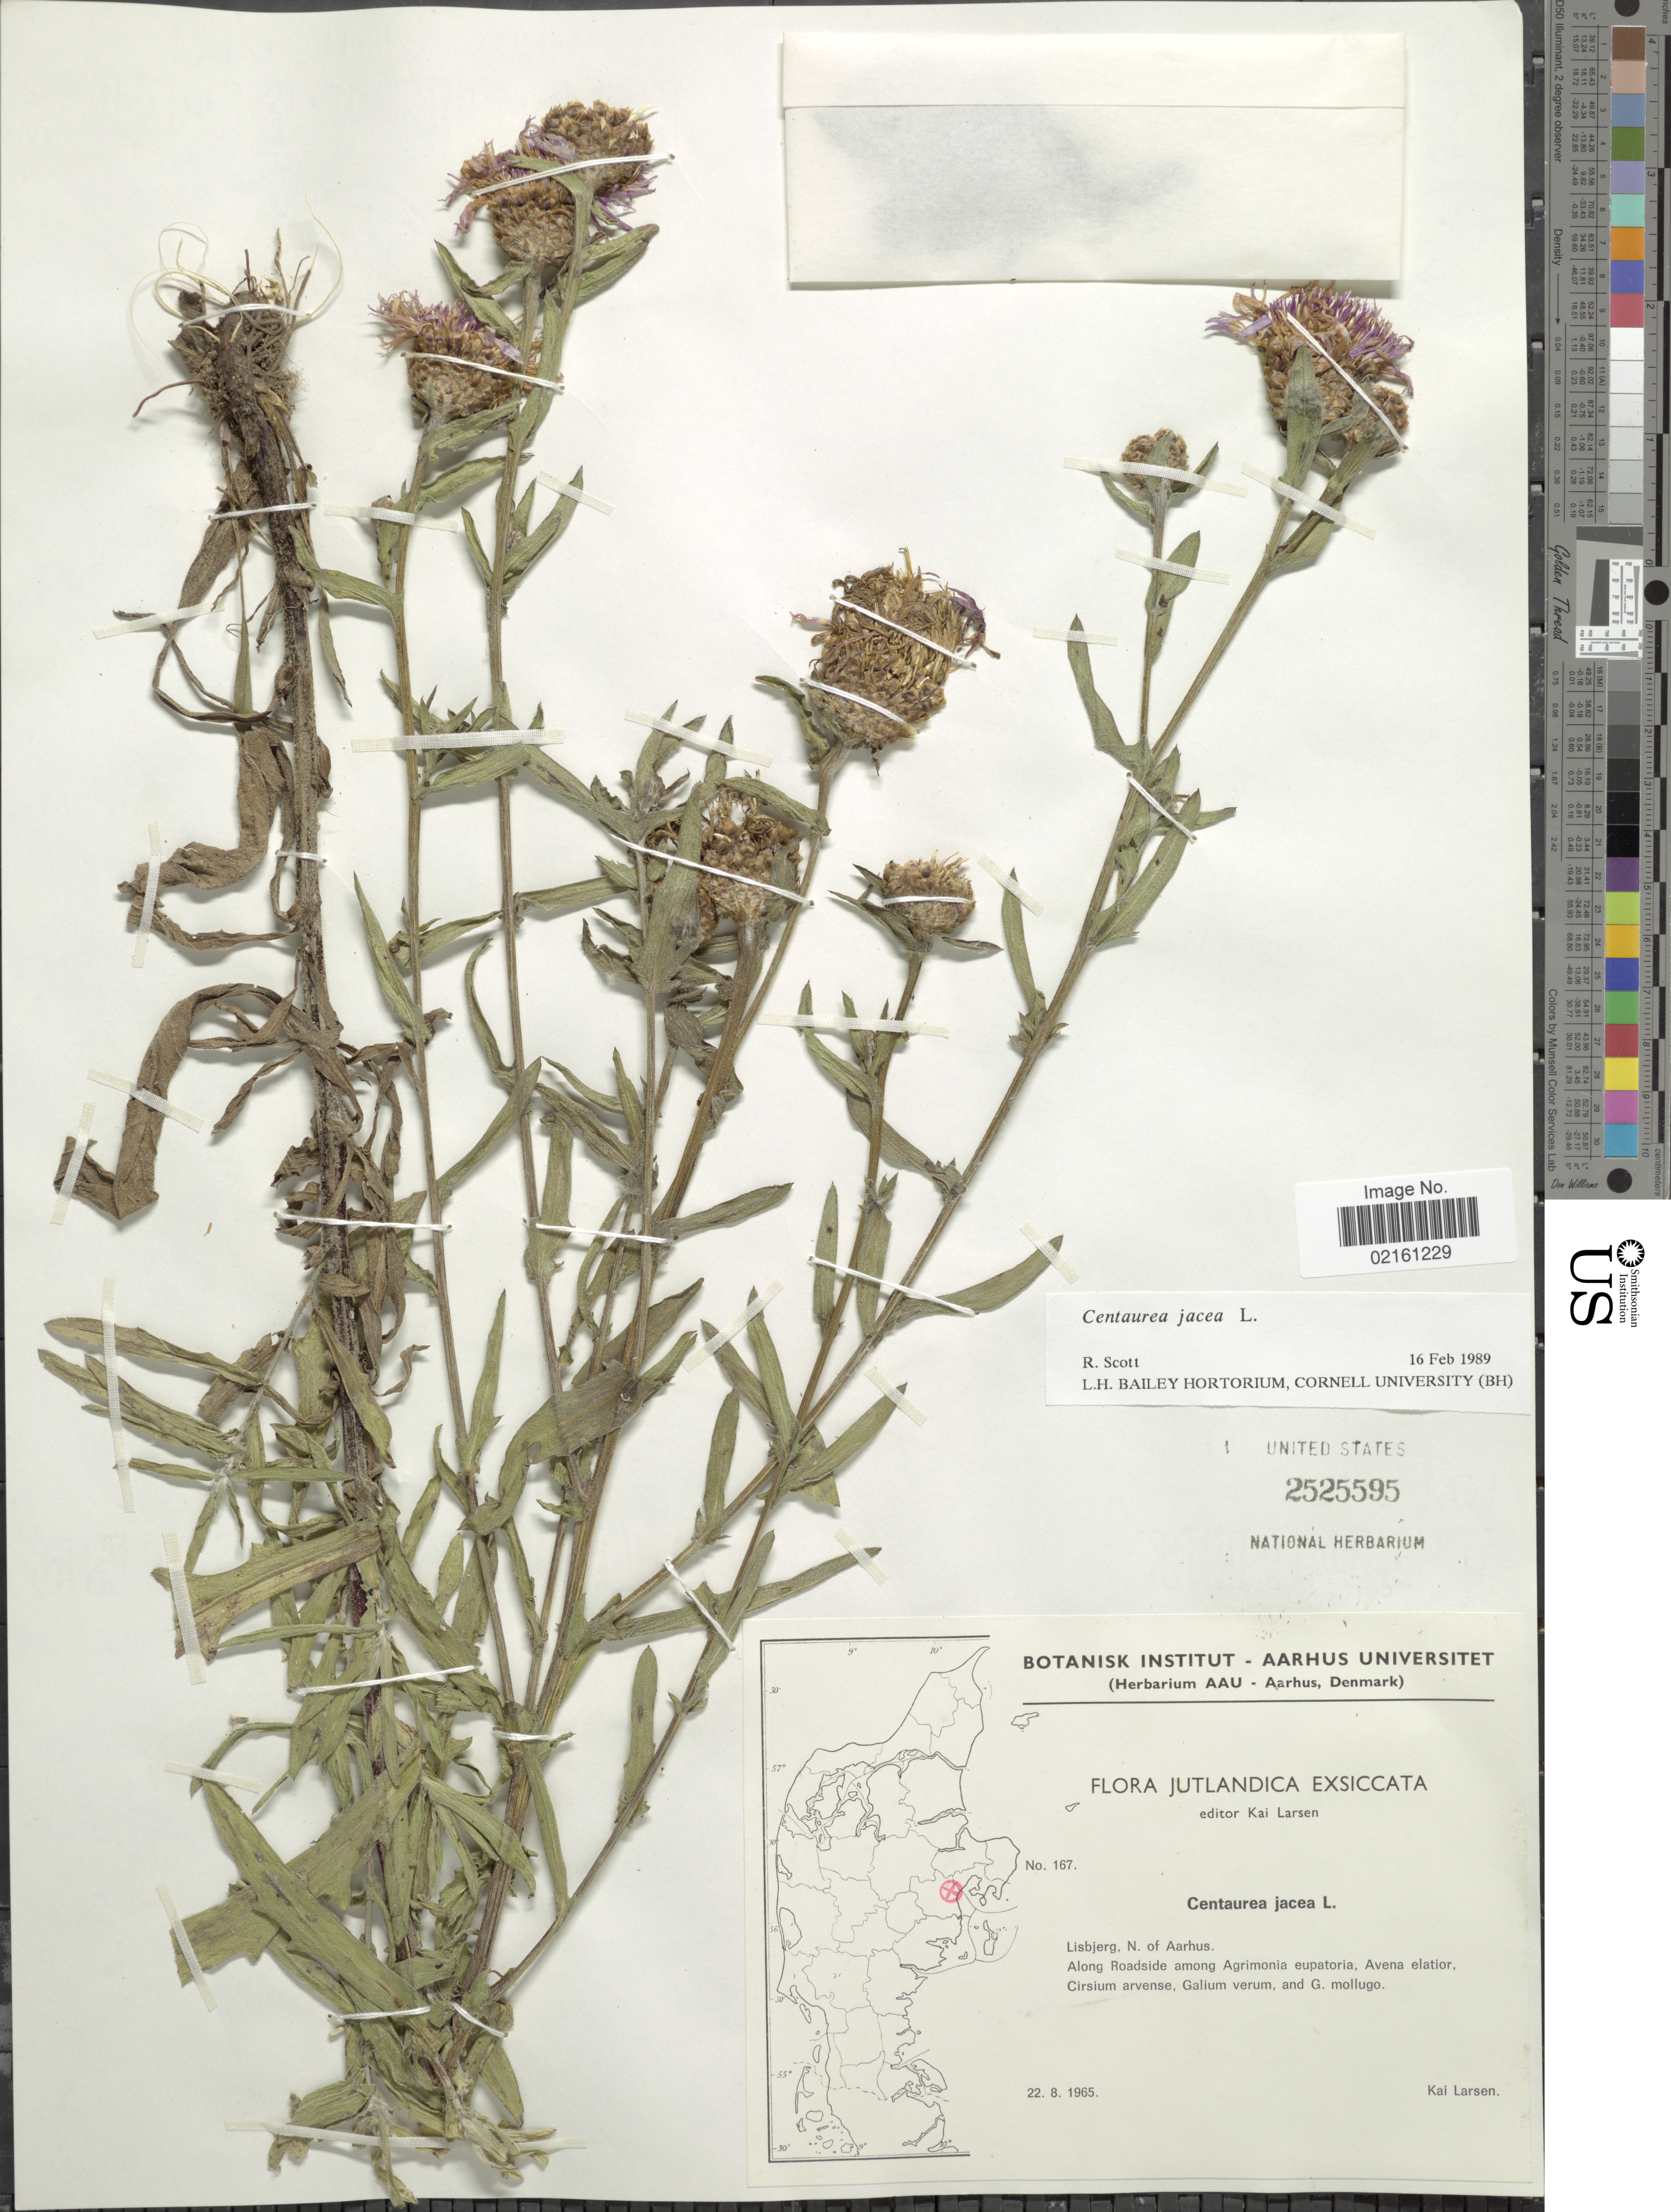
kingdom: Plantae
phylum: Tracheophyta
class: Magnoliopsida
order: Asterales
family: Asteraceae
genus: Centaurea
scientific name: Centaurea jacea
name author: L.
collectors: K. Larsen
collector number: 167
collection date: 1965-08-22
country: Denmark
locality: Jutlandica, Lisbjerg, N. of Aarhus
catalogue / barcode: US 2525595